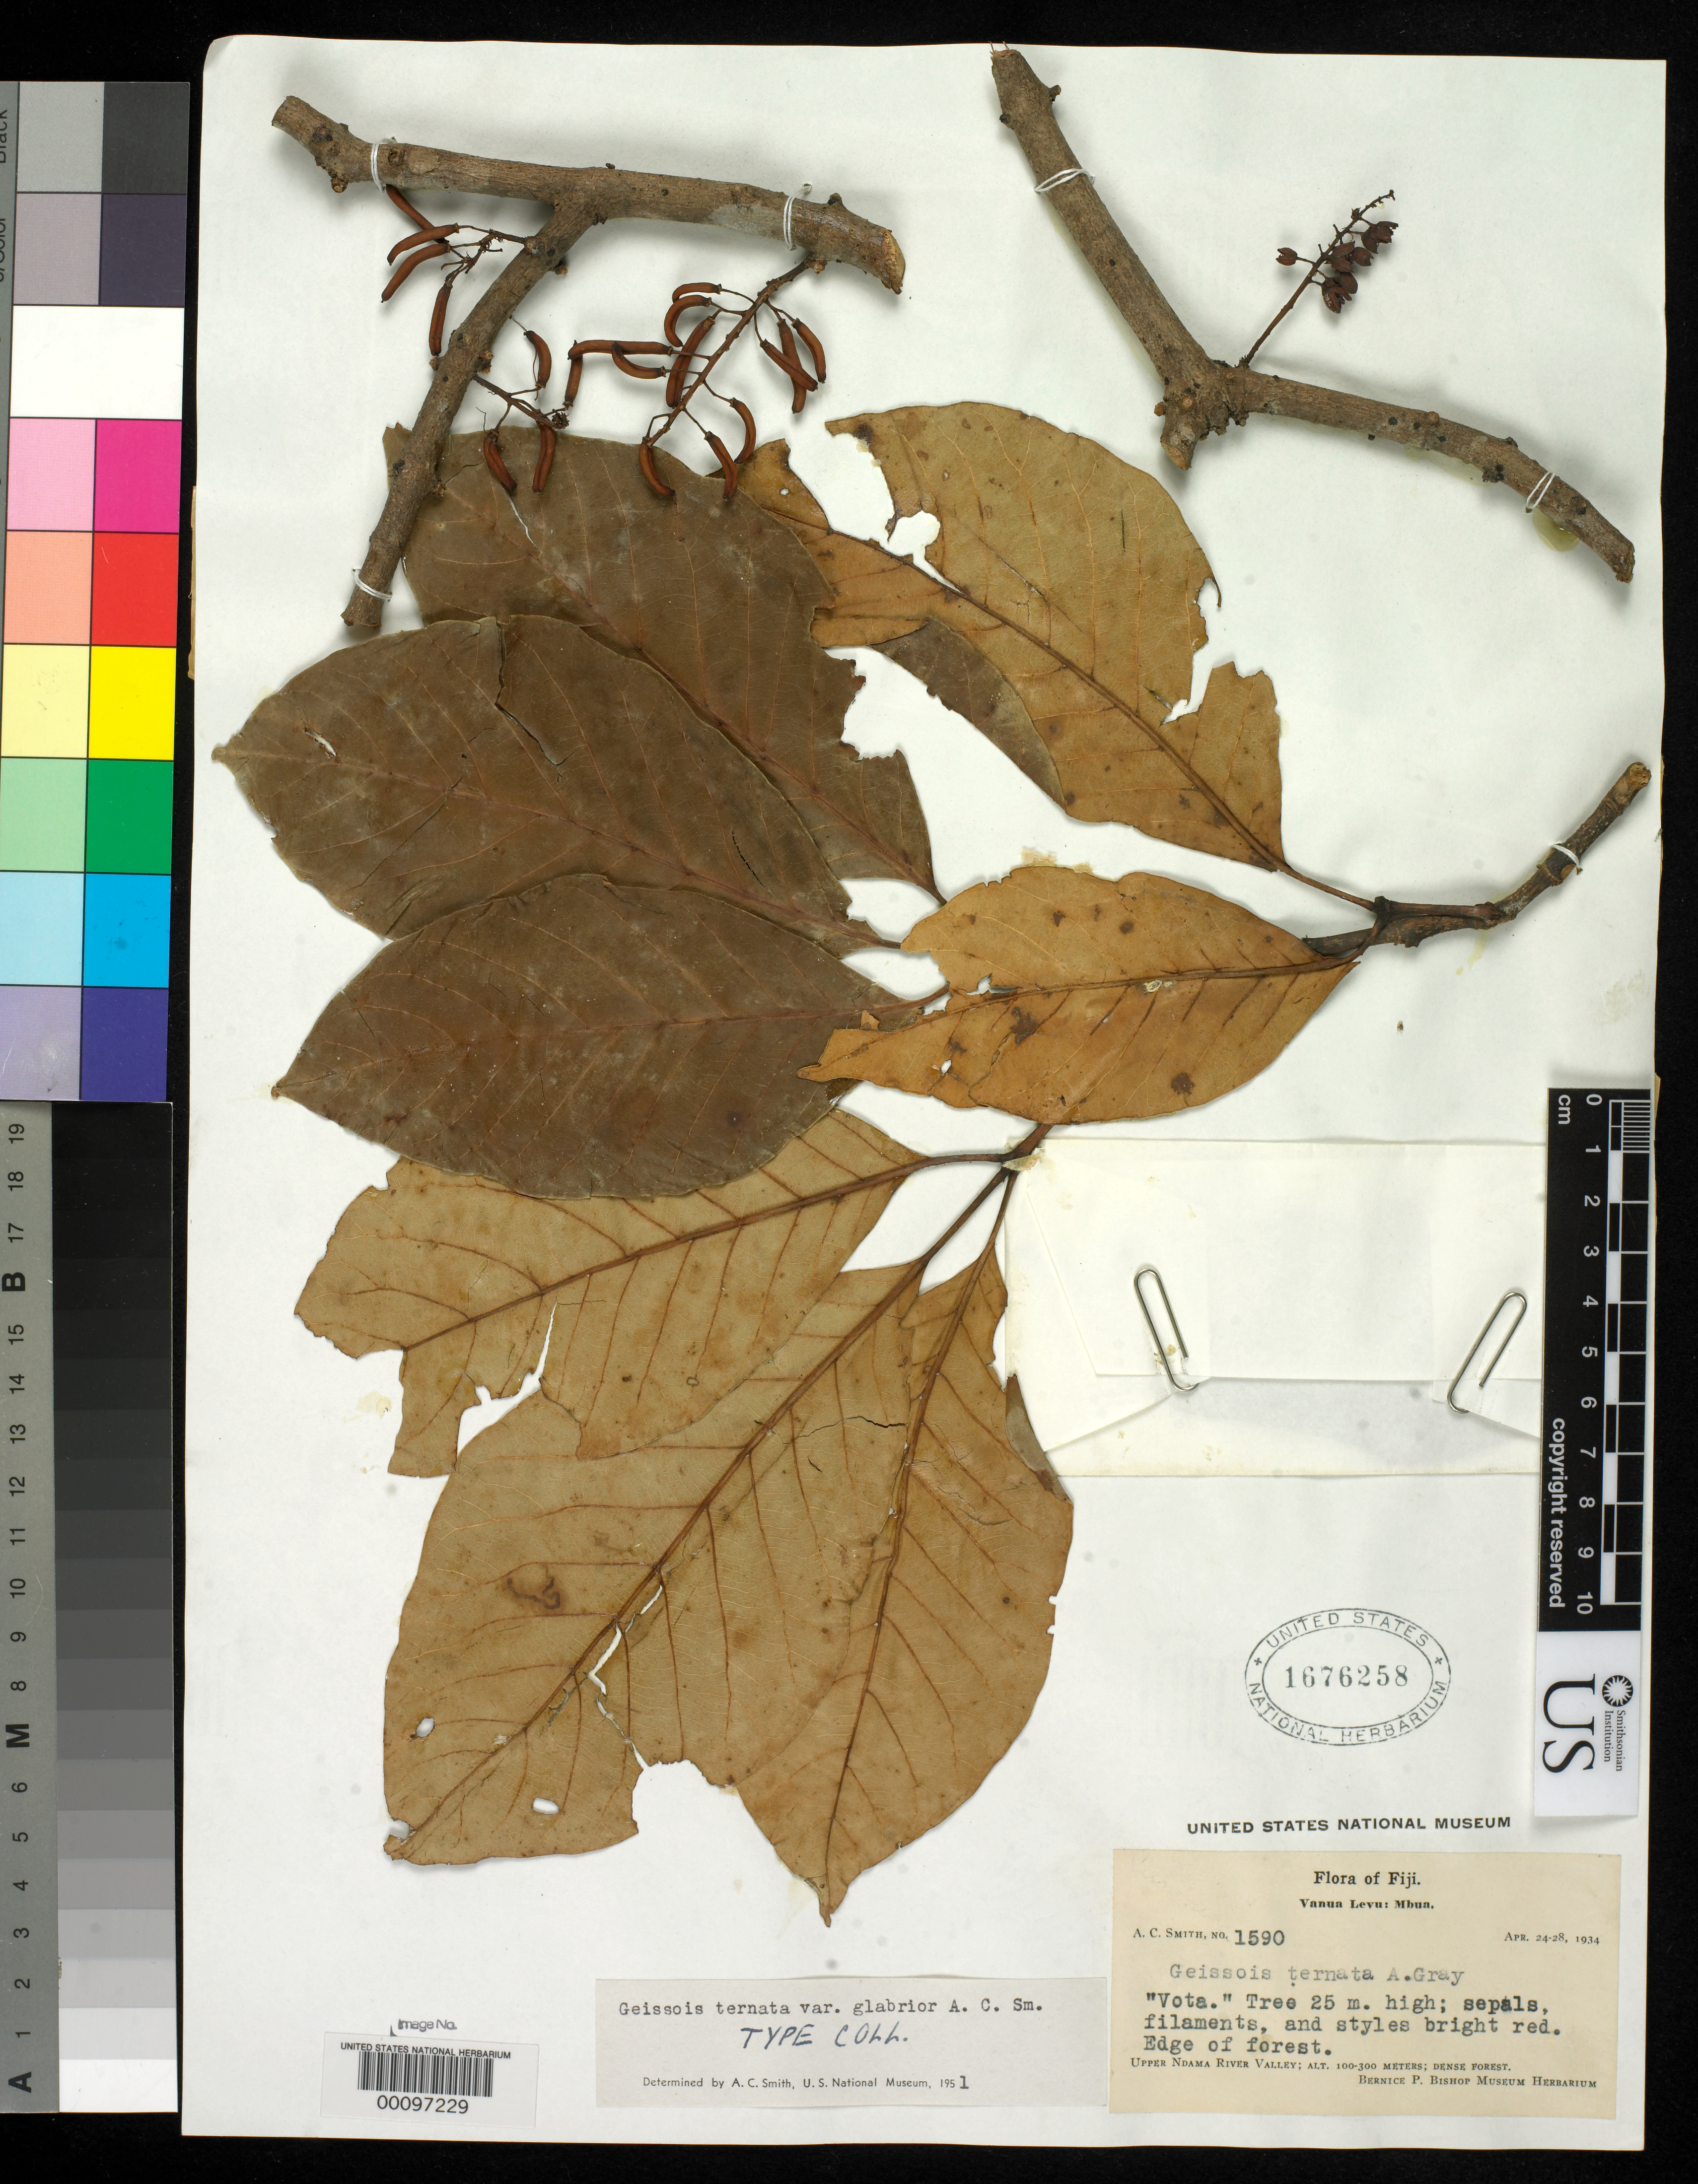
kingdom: Plantae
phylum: Tracheophyta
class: Magnoliopsida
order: Oxalidales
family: Cunoniaceae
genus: Geissois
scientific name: Geissois ternata var. glabrior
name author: A.C. Sm.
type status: Isotype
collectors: A. C. Smith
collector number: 1590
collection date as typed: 24 Apr 1934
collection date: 1934-04-24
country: Fiji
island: Vanua Levu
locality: Mbua, upper Ndana River Valley. [Vanua Levu Group]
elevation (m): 100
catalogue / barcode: US 1676258